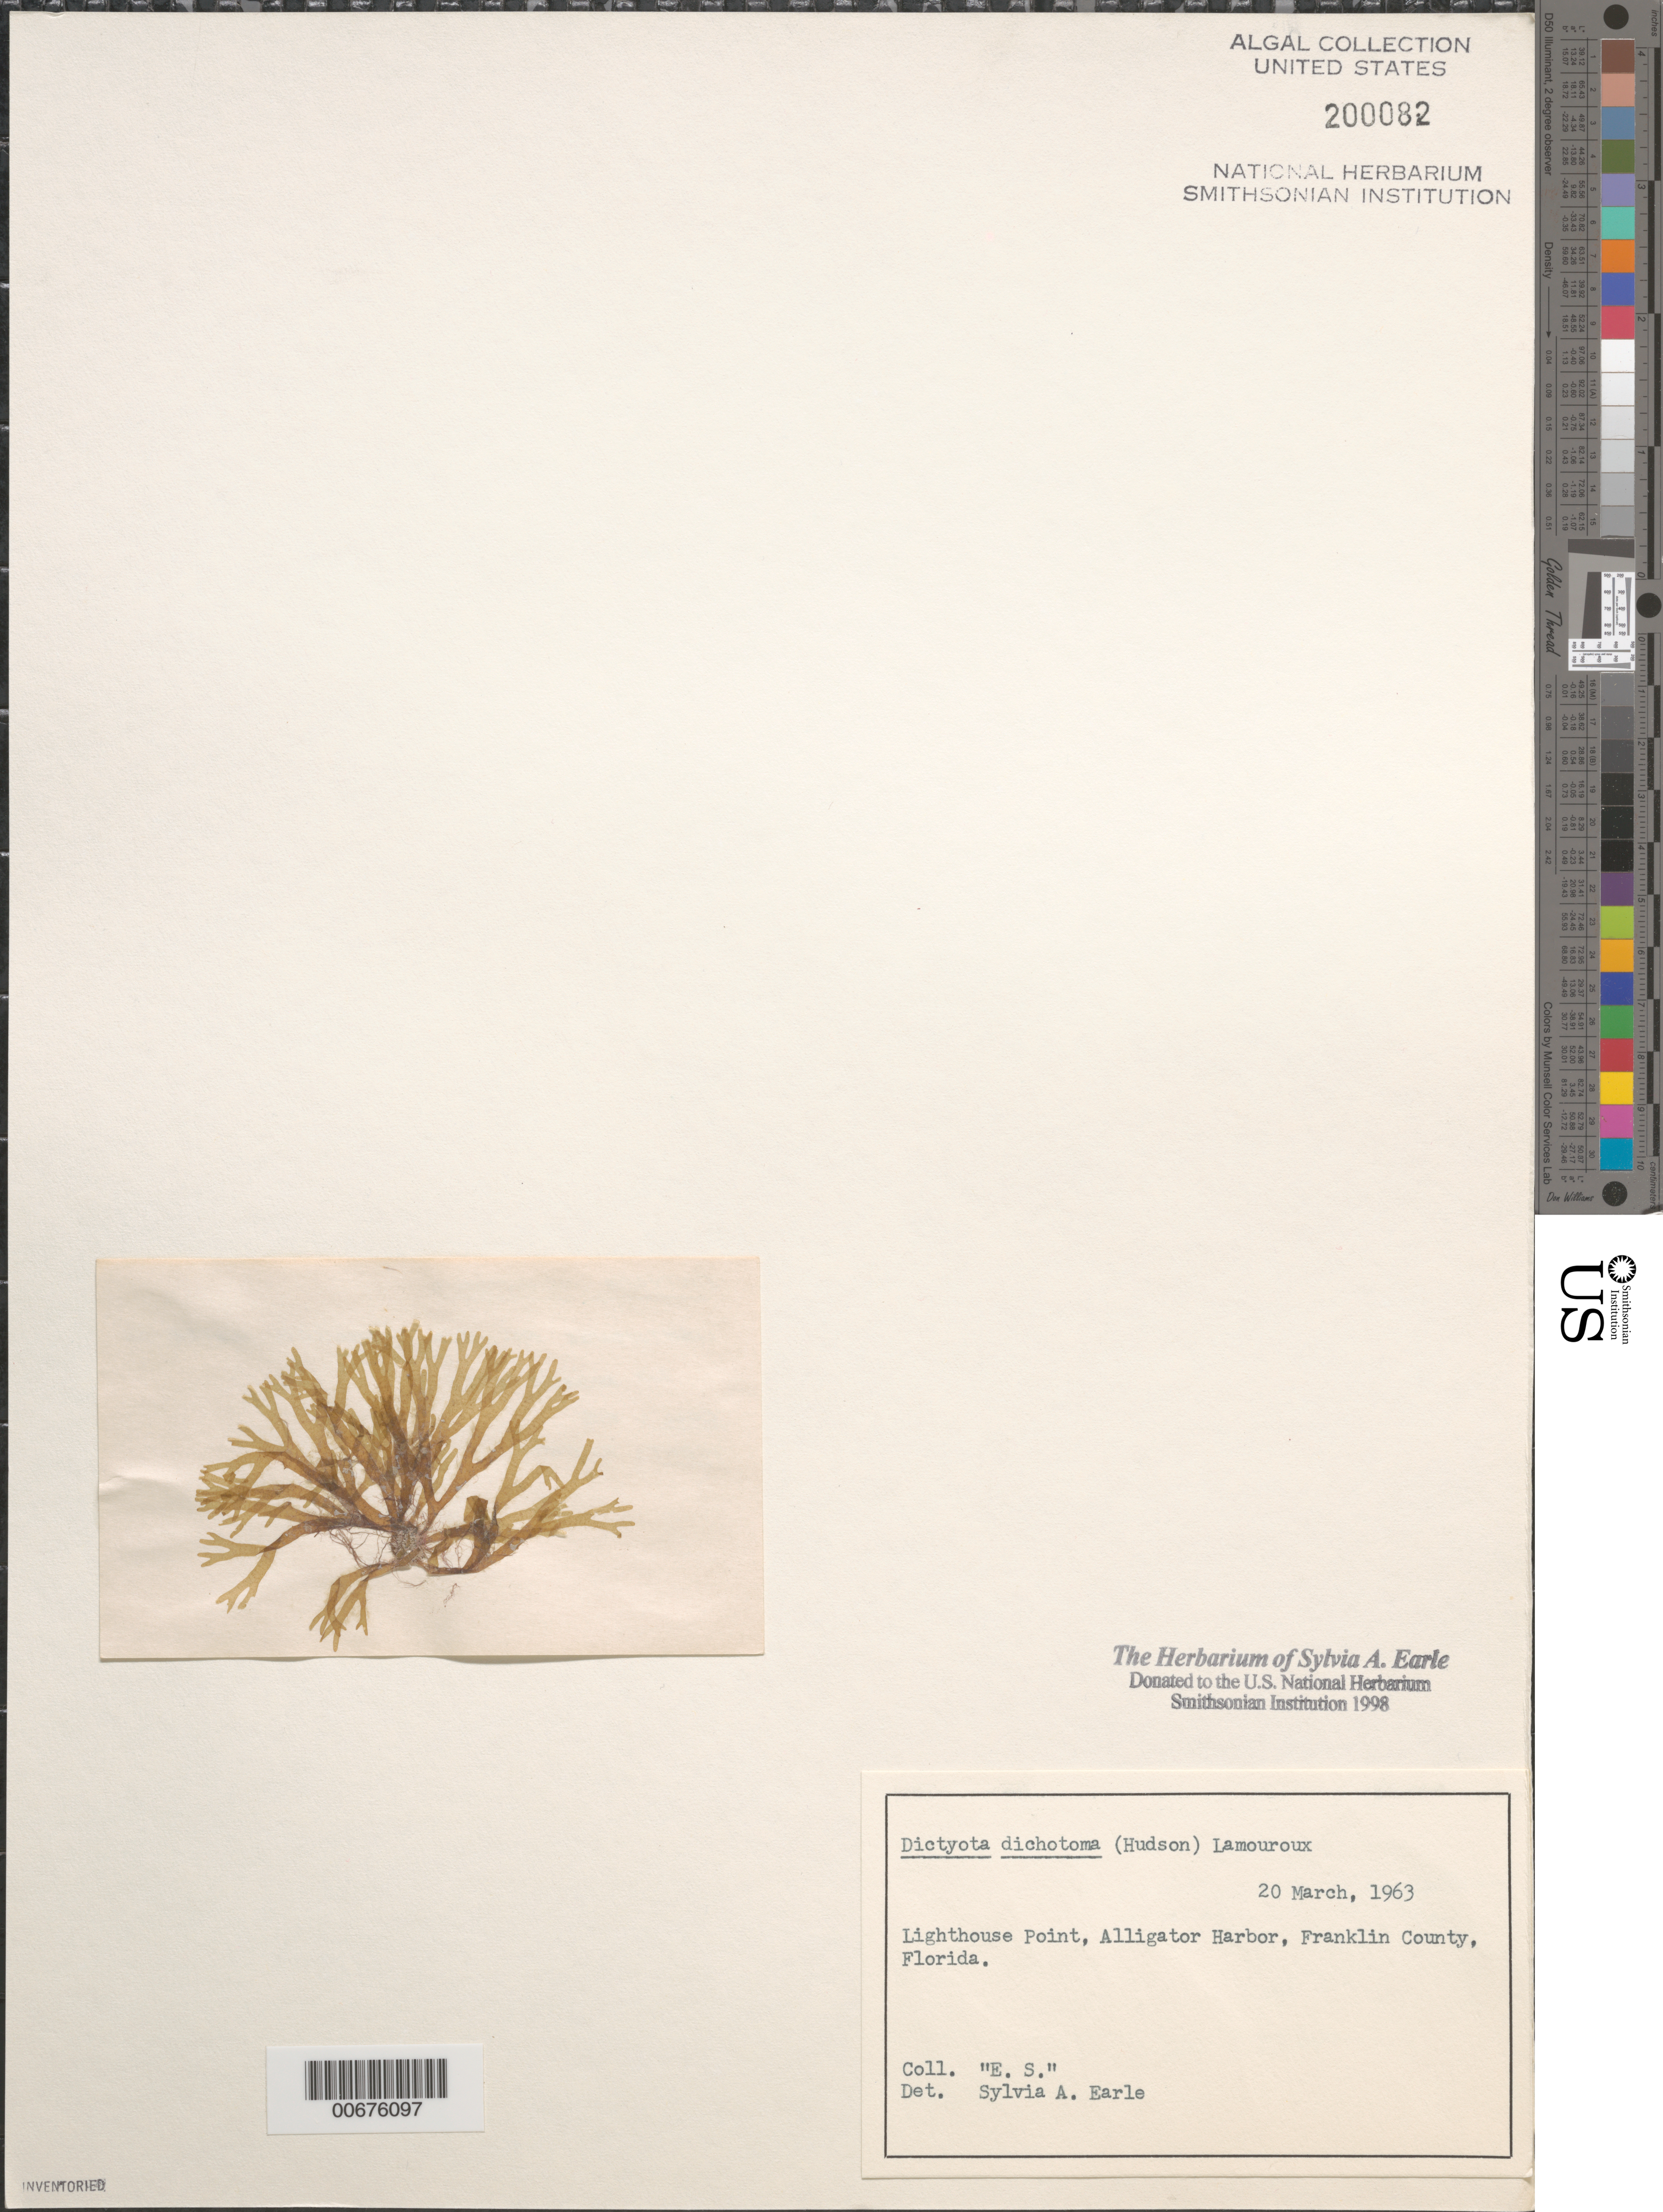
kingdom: Chromista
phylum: Ochrophyta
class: Phaeophyceae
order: Dictyotales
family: Dictyotaceae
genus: Dictyota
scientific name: Dictyota dichotoma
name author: (Huds.) J.V.Lamouroux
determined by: Earle, S. A.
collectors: E. S.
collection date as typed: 20 Mar 1963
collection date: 1963-03-20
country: United States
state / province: Florida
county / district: Franklin County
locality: Lighthouse Point, Alligator Harbor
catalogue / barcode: US 200082